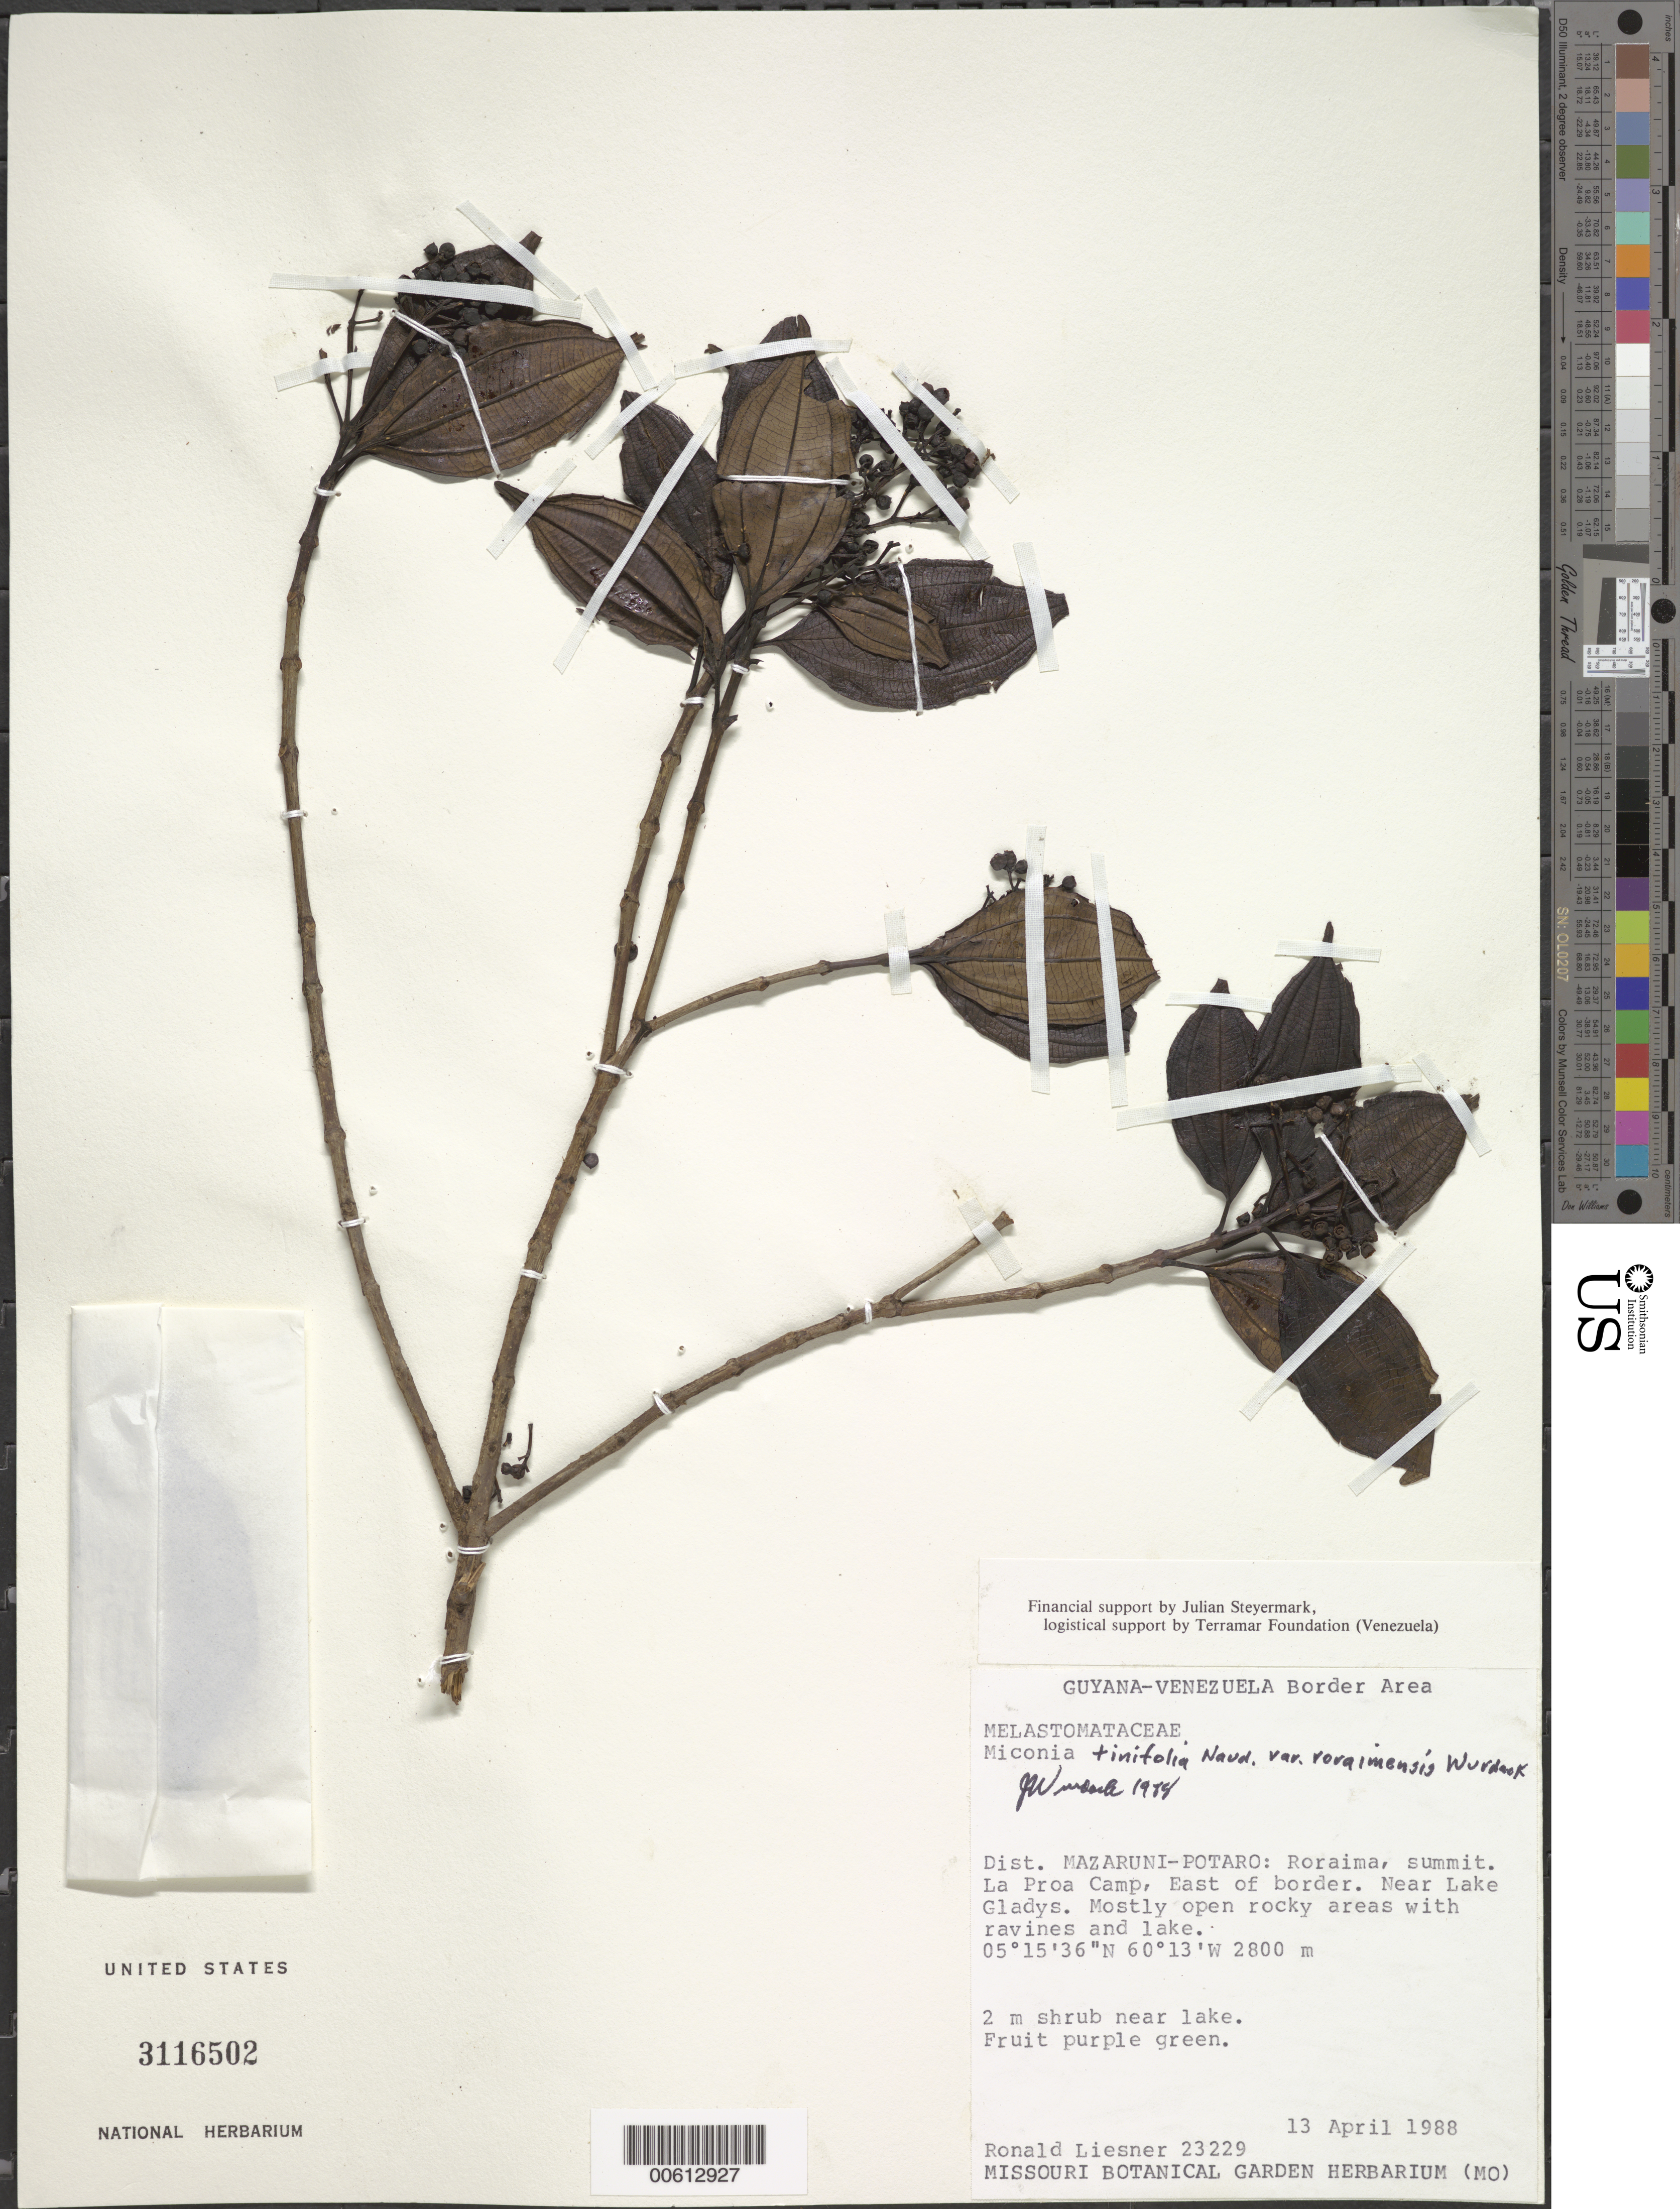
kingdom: Plantae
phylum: Tracheophyta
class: Magnoliopsida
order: Myrtales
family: Melastomataceae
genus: Miconia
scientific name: Miconia tinifolia var. roraimensis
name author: Wurdack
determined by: Wurdack, John J., (US), US (UNITED STATES)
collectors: R. L. Liesner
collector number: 23229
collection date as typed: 13-Apr-88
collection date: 1988-04-13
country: Guyana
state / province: Cuyuni-Mazaruni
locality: Mt. Roraima summit; La Proa Camp, near Lake Gladys, E of border (Guyana-Venezuela Border)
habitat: Near lake. Mostly open rocky areas with ravines and lake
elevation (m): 2800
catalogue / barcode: US 3116502